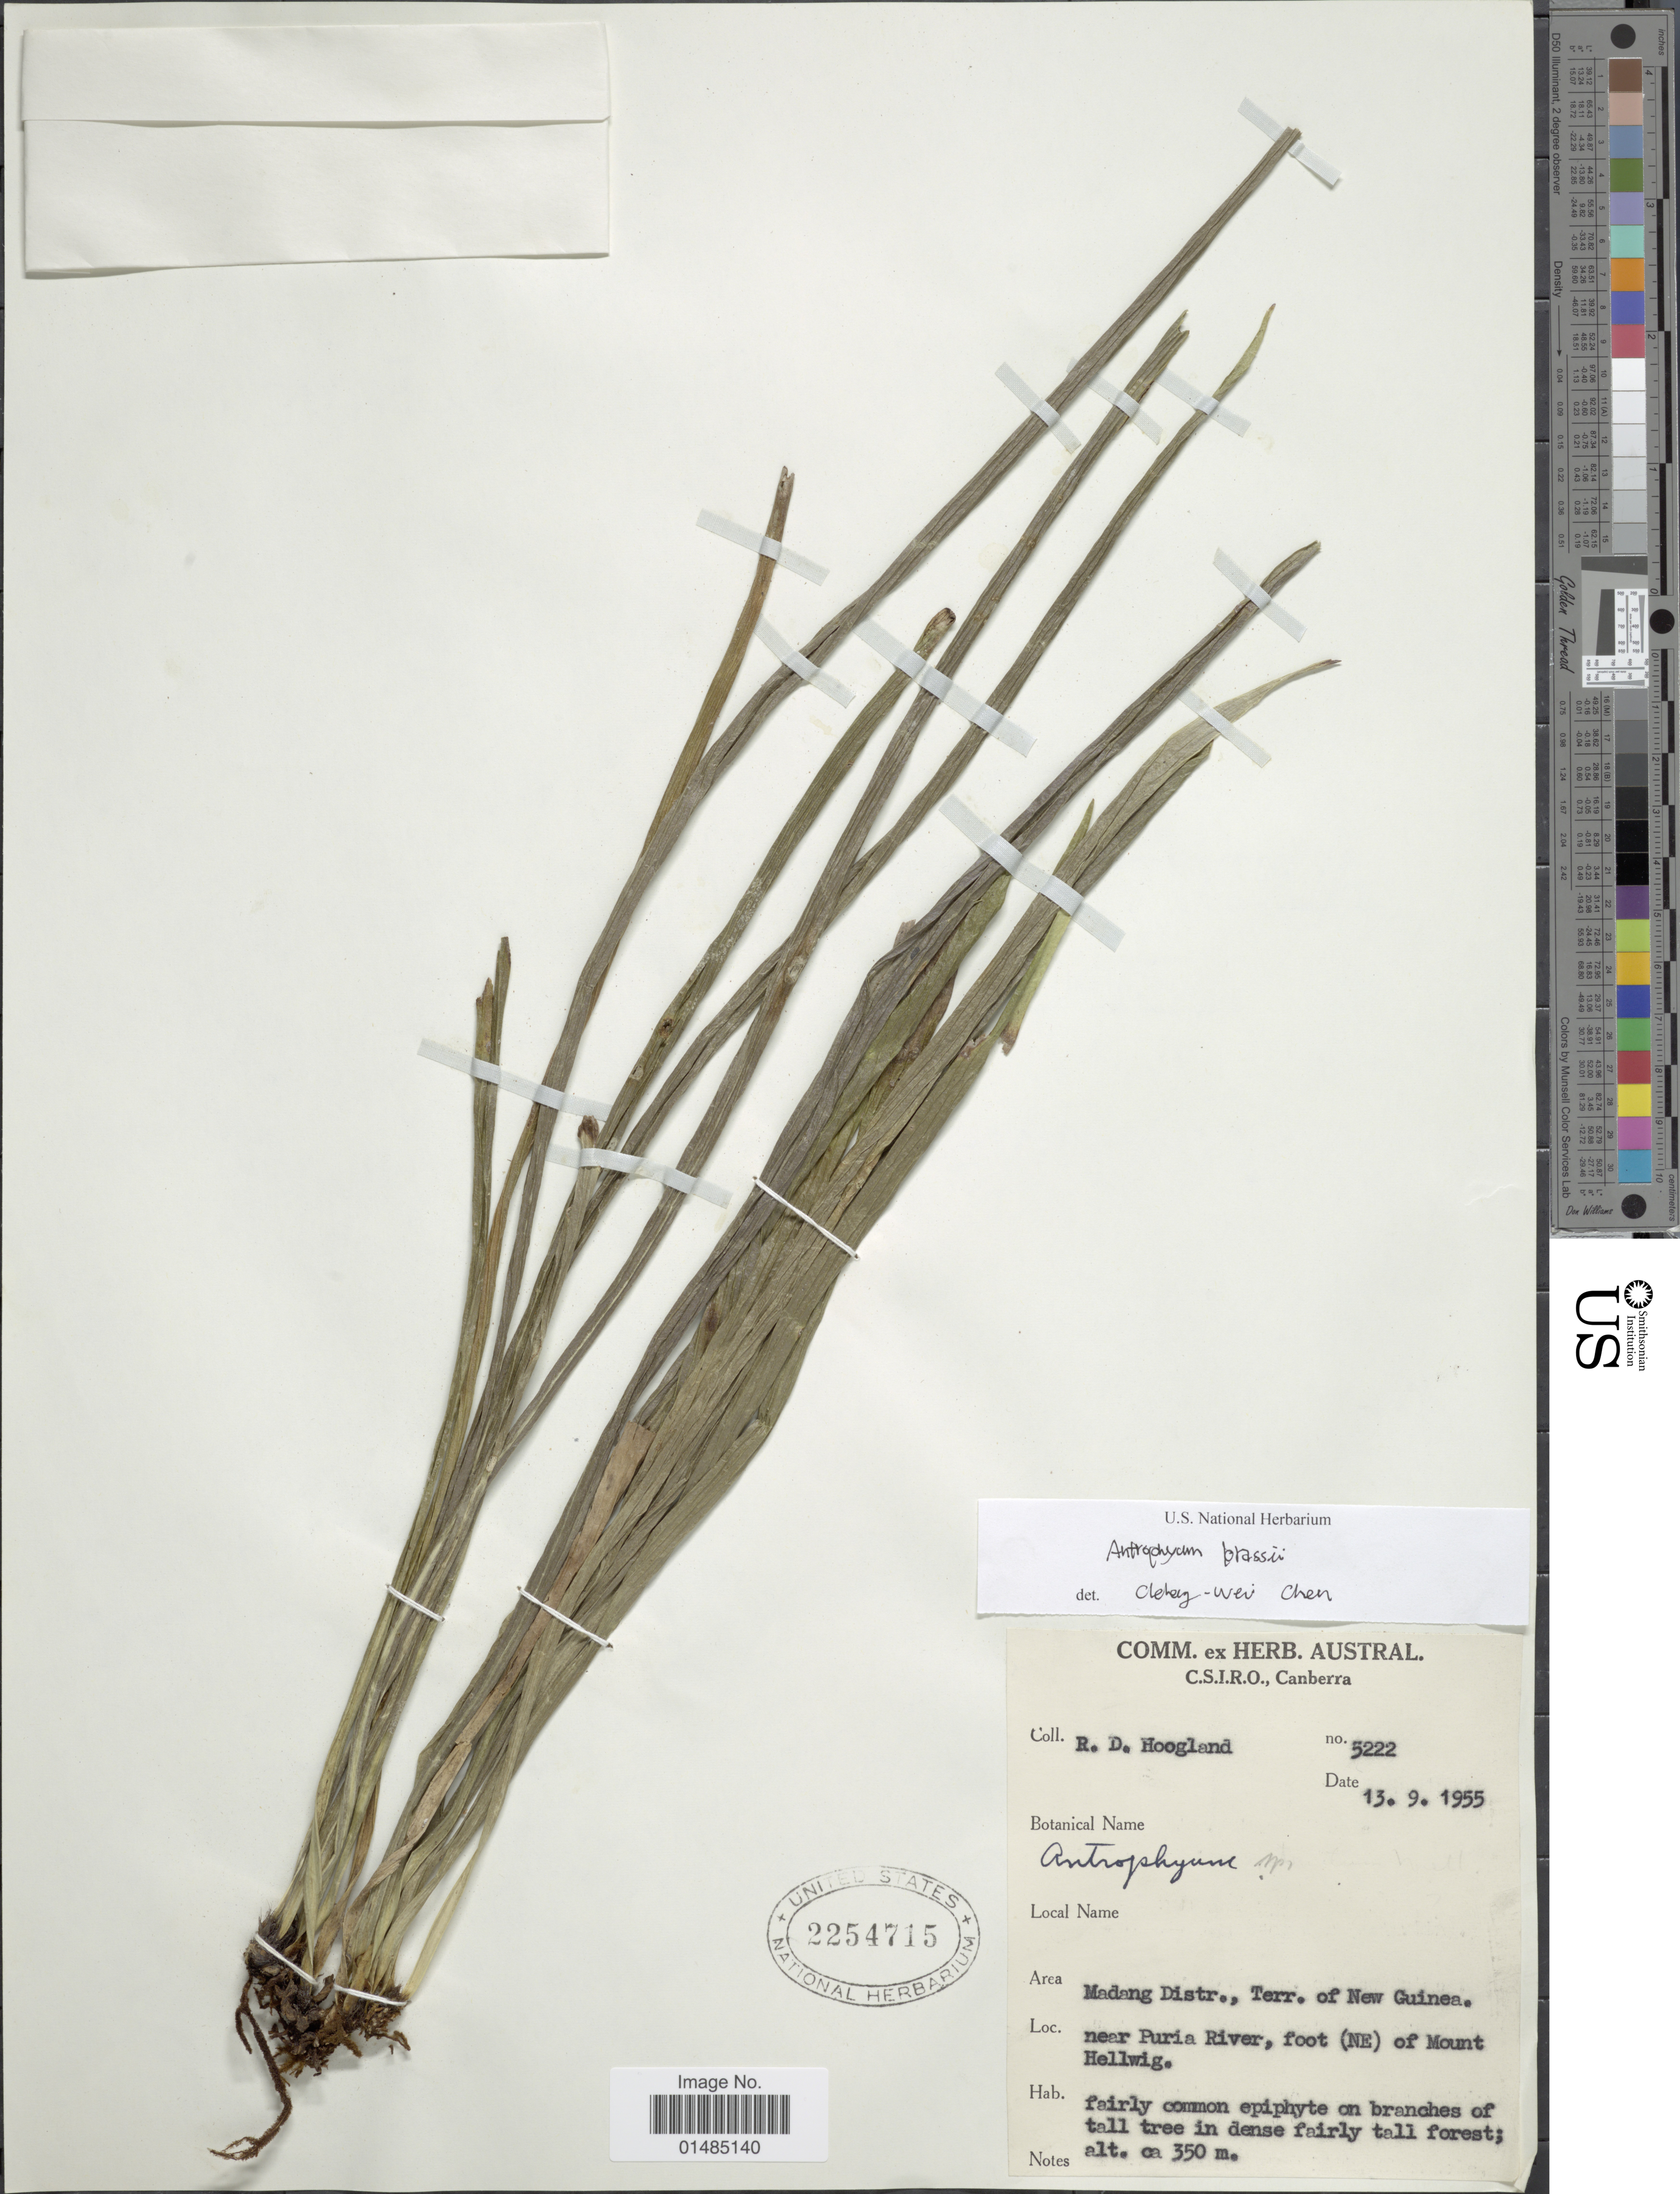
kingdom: Plantae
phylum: Tracheophyta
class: Polypodiopsida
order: Polypodiales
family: Pteridaceae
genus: Antrophyum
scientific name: Antrophyum brassii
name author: S. Linds.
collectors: R. D. Hoogland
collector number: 5222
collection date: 1955-09-13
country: Papua New Guinea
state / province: Madang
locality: Madang Distr., Terr. of New Guinea, Near Puria River, foot (NE) of Mount Hellwig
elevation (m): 350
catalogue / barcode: US 2254715